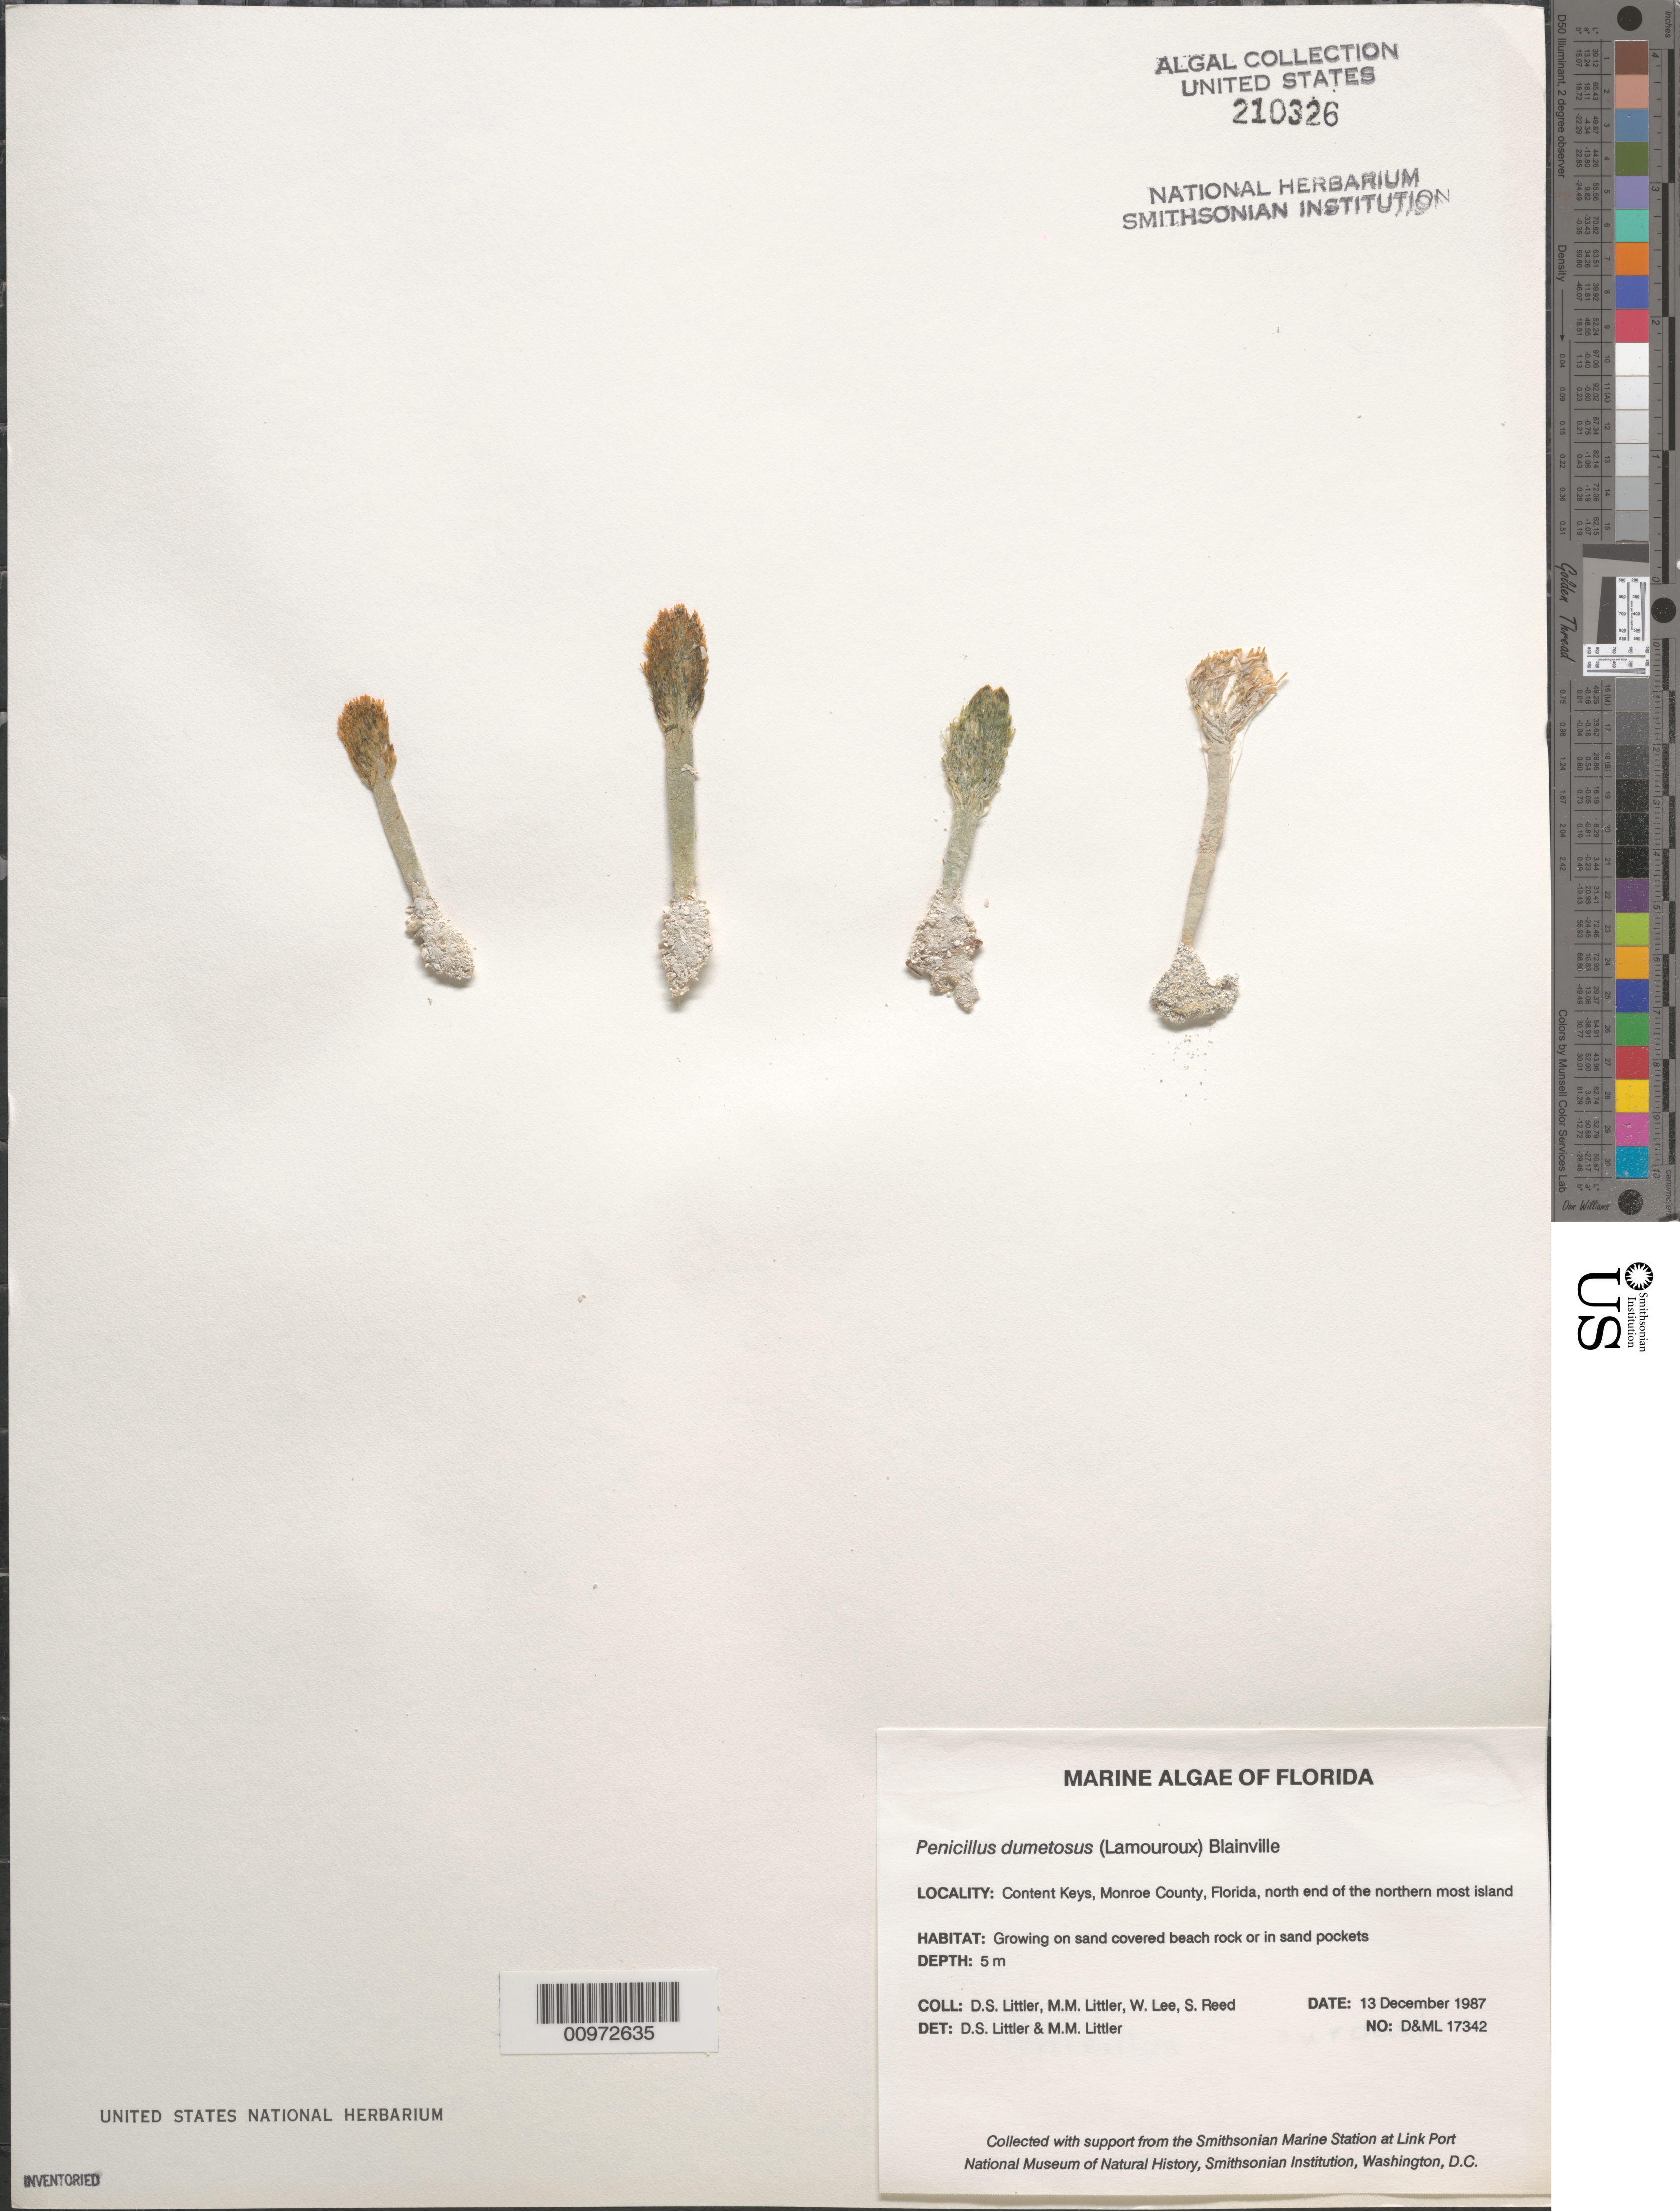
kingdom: Plantae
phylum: Chlorophyta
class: Ulvophyceae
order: Bryopsidales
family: Udoteaceae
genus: Penicillus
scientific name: Penicillus dumetosus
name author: (J.V.Lamouroux) Blainville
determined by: Littler, D. S.; Littler, M. M.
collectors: D. S. Littler, M. M. Littler, W. Lee & S. Reed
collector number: D&ML 17342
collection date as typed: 13 Dec 1987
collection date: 1987-12-13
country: United States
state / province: Florida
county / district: Monroe County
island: Content Keys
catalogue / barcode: US 210326